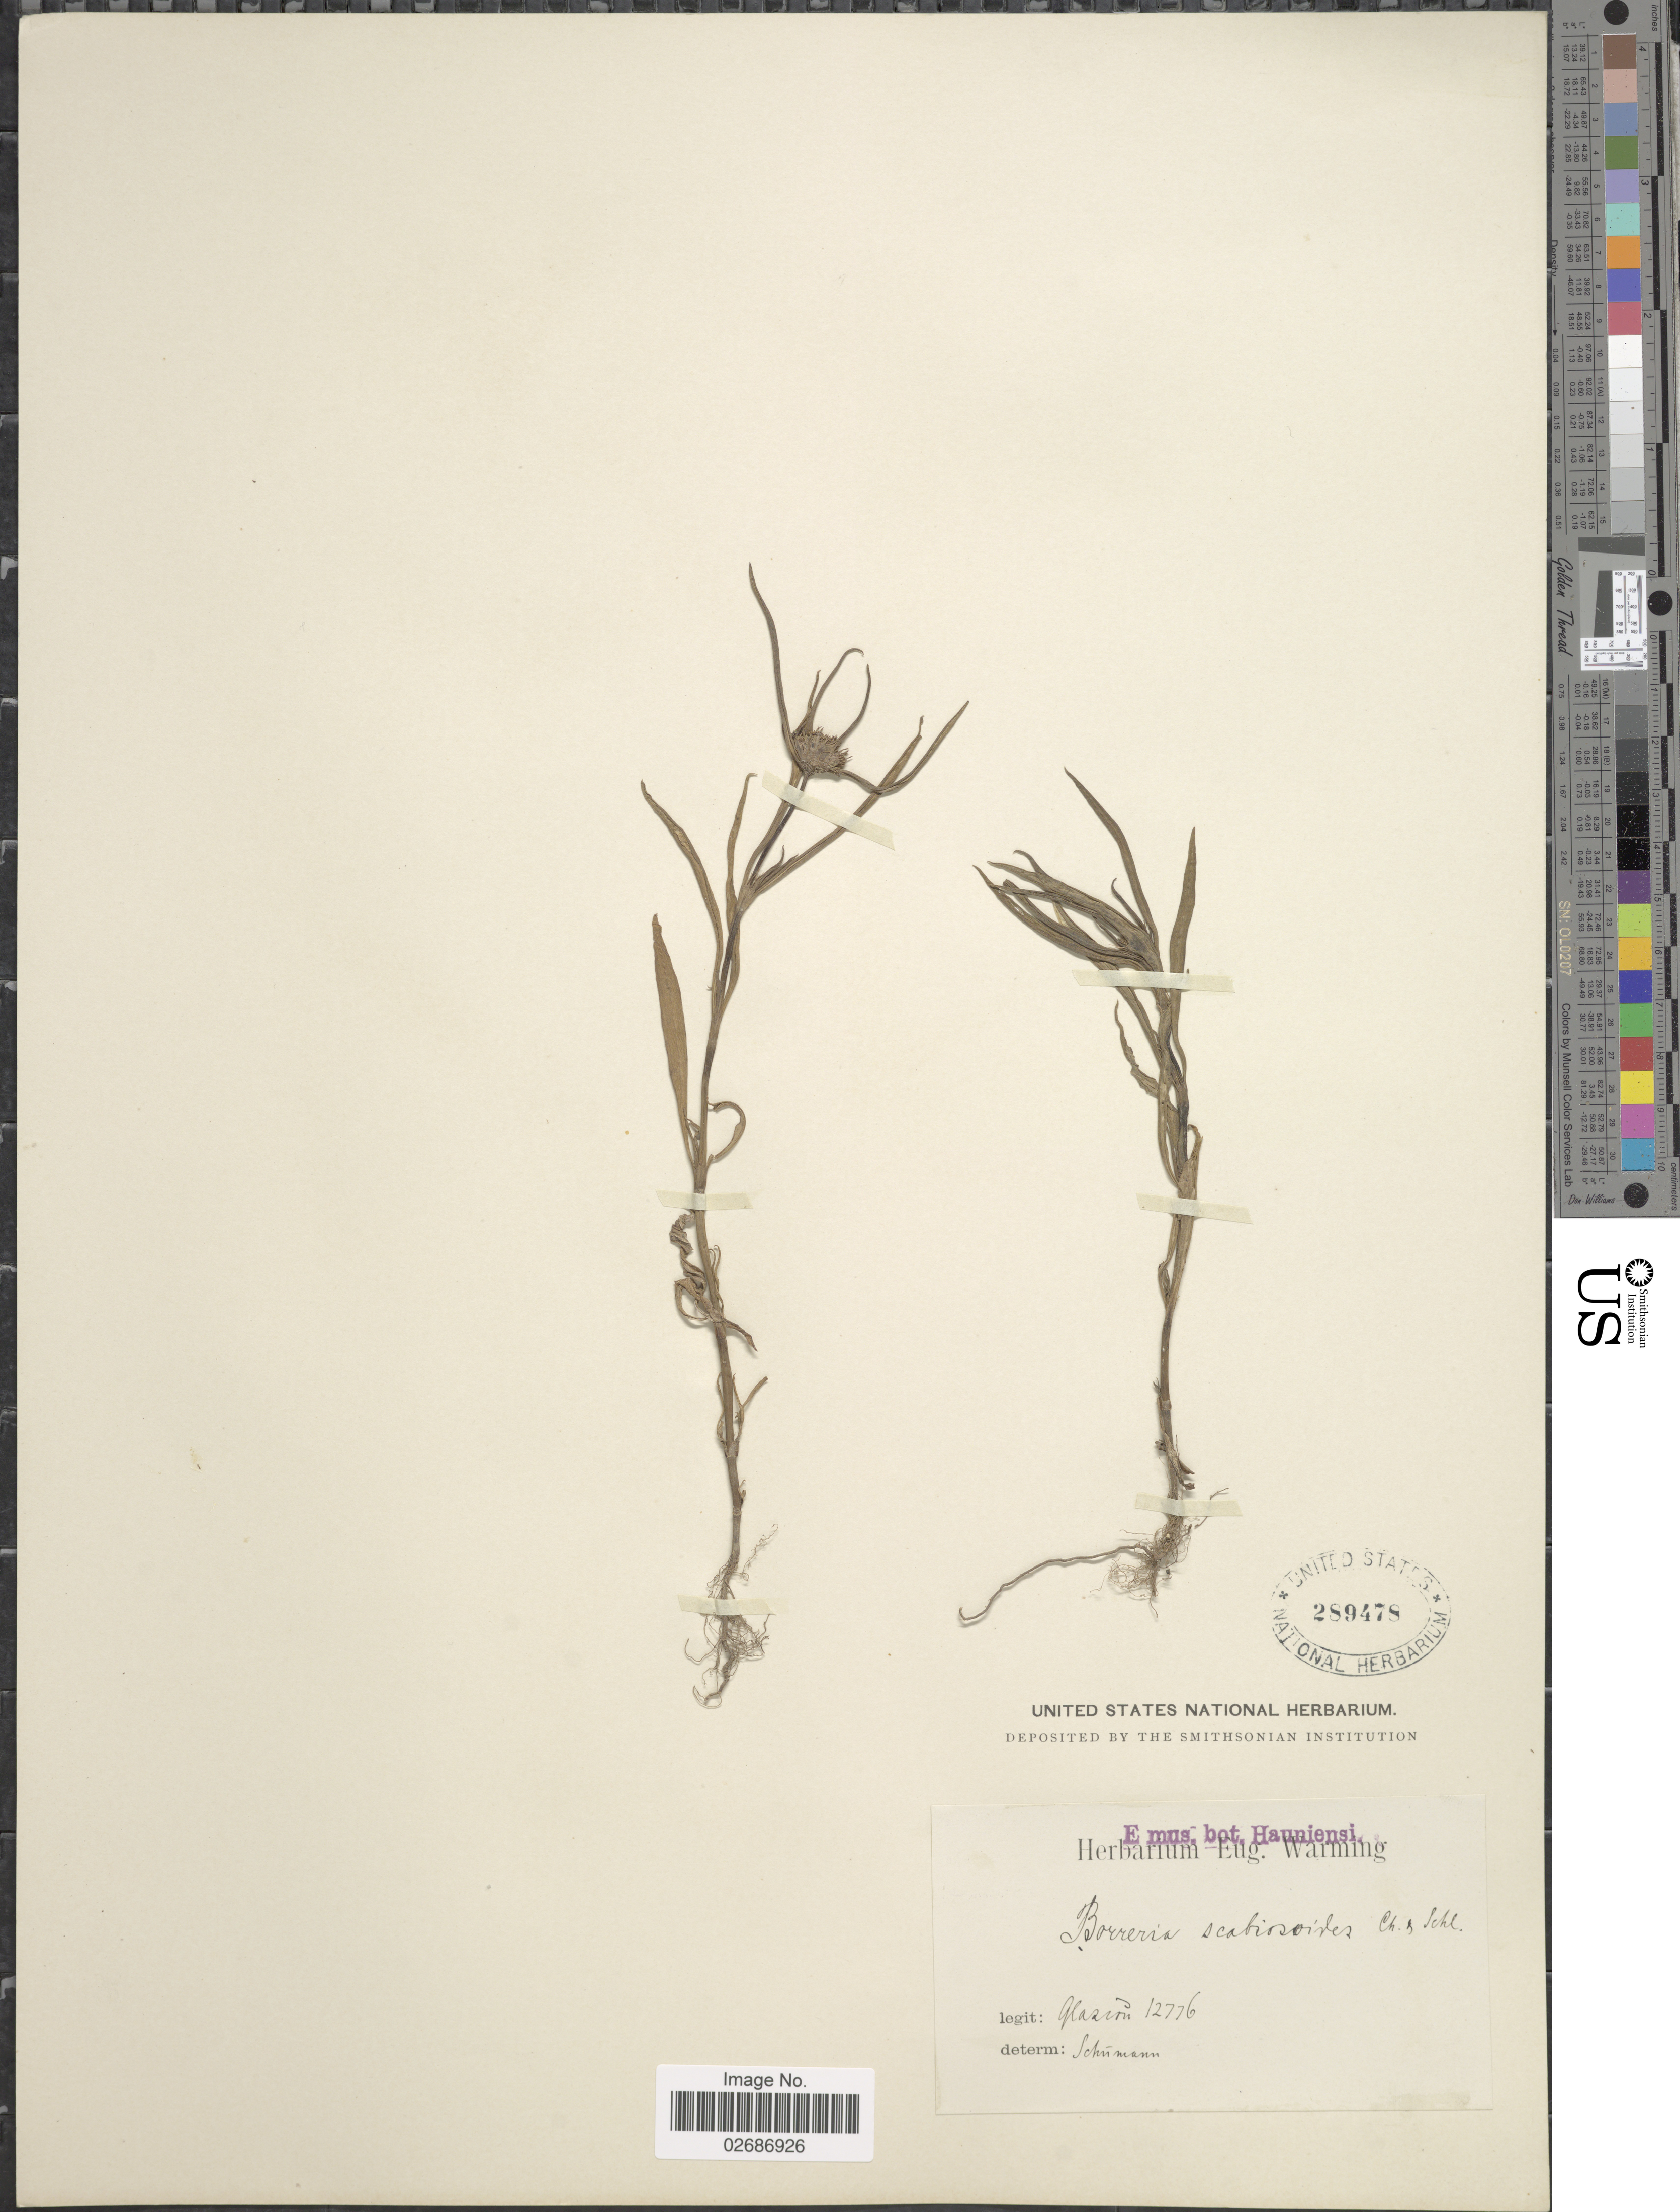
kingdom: Plantae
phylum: Tracheophyta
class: Magnoliopsida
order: Gentianales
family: Rubiaceae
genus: Borreria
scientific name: Borreria scabiosoides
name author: Cham. & Schltdl.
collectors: Glaziou, --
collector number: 12776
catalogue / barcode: US 289478